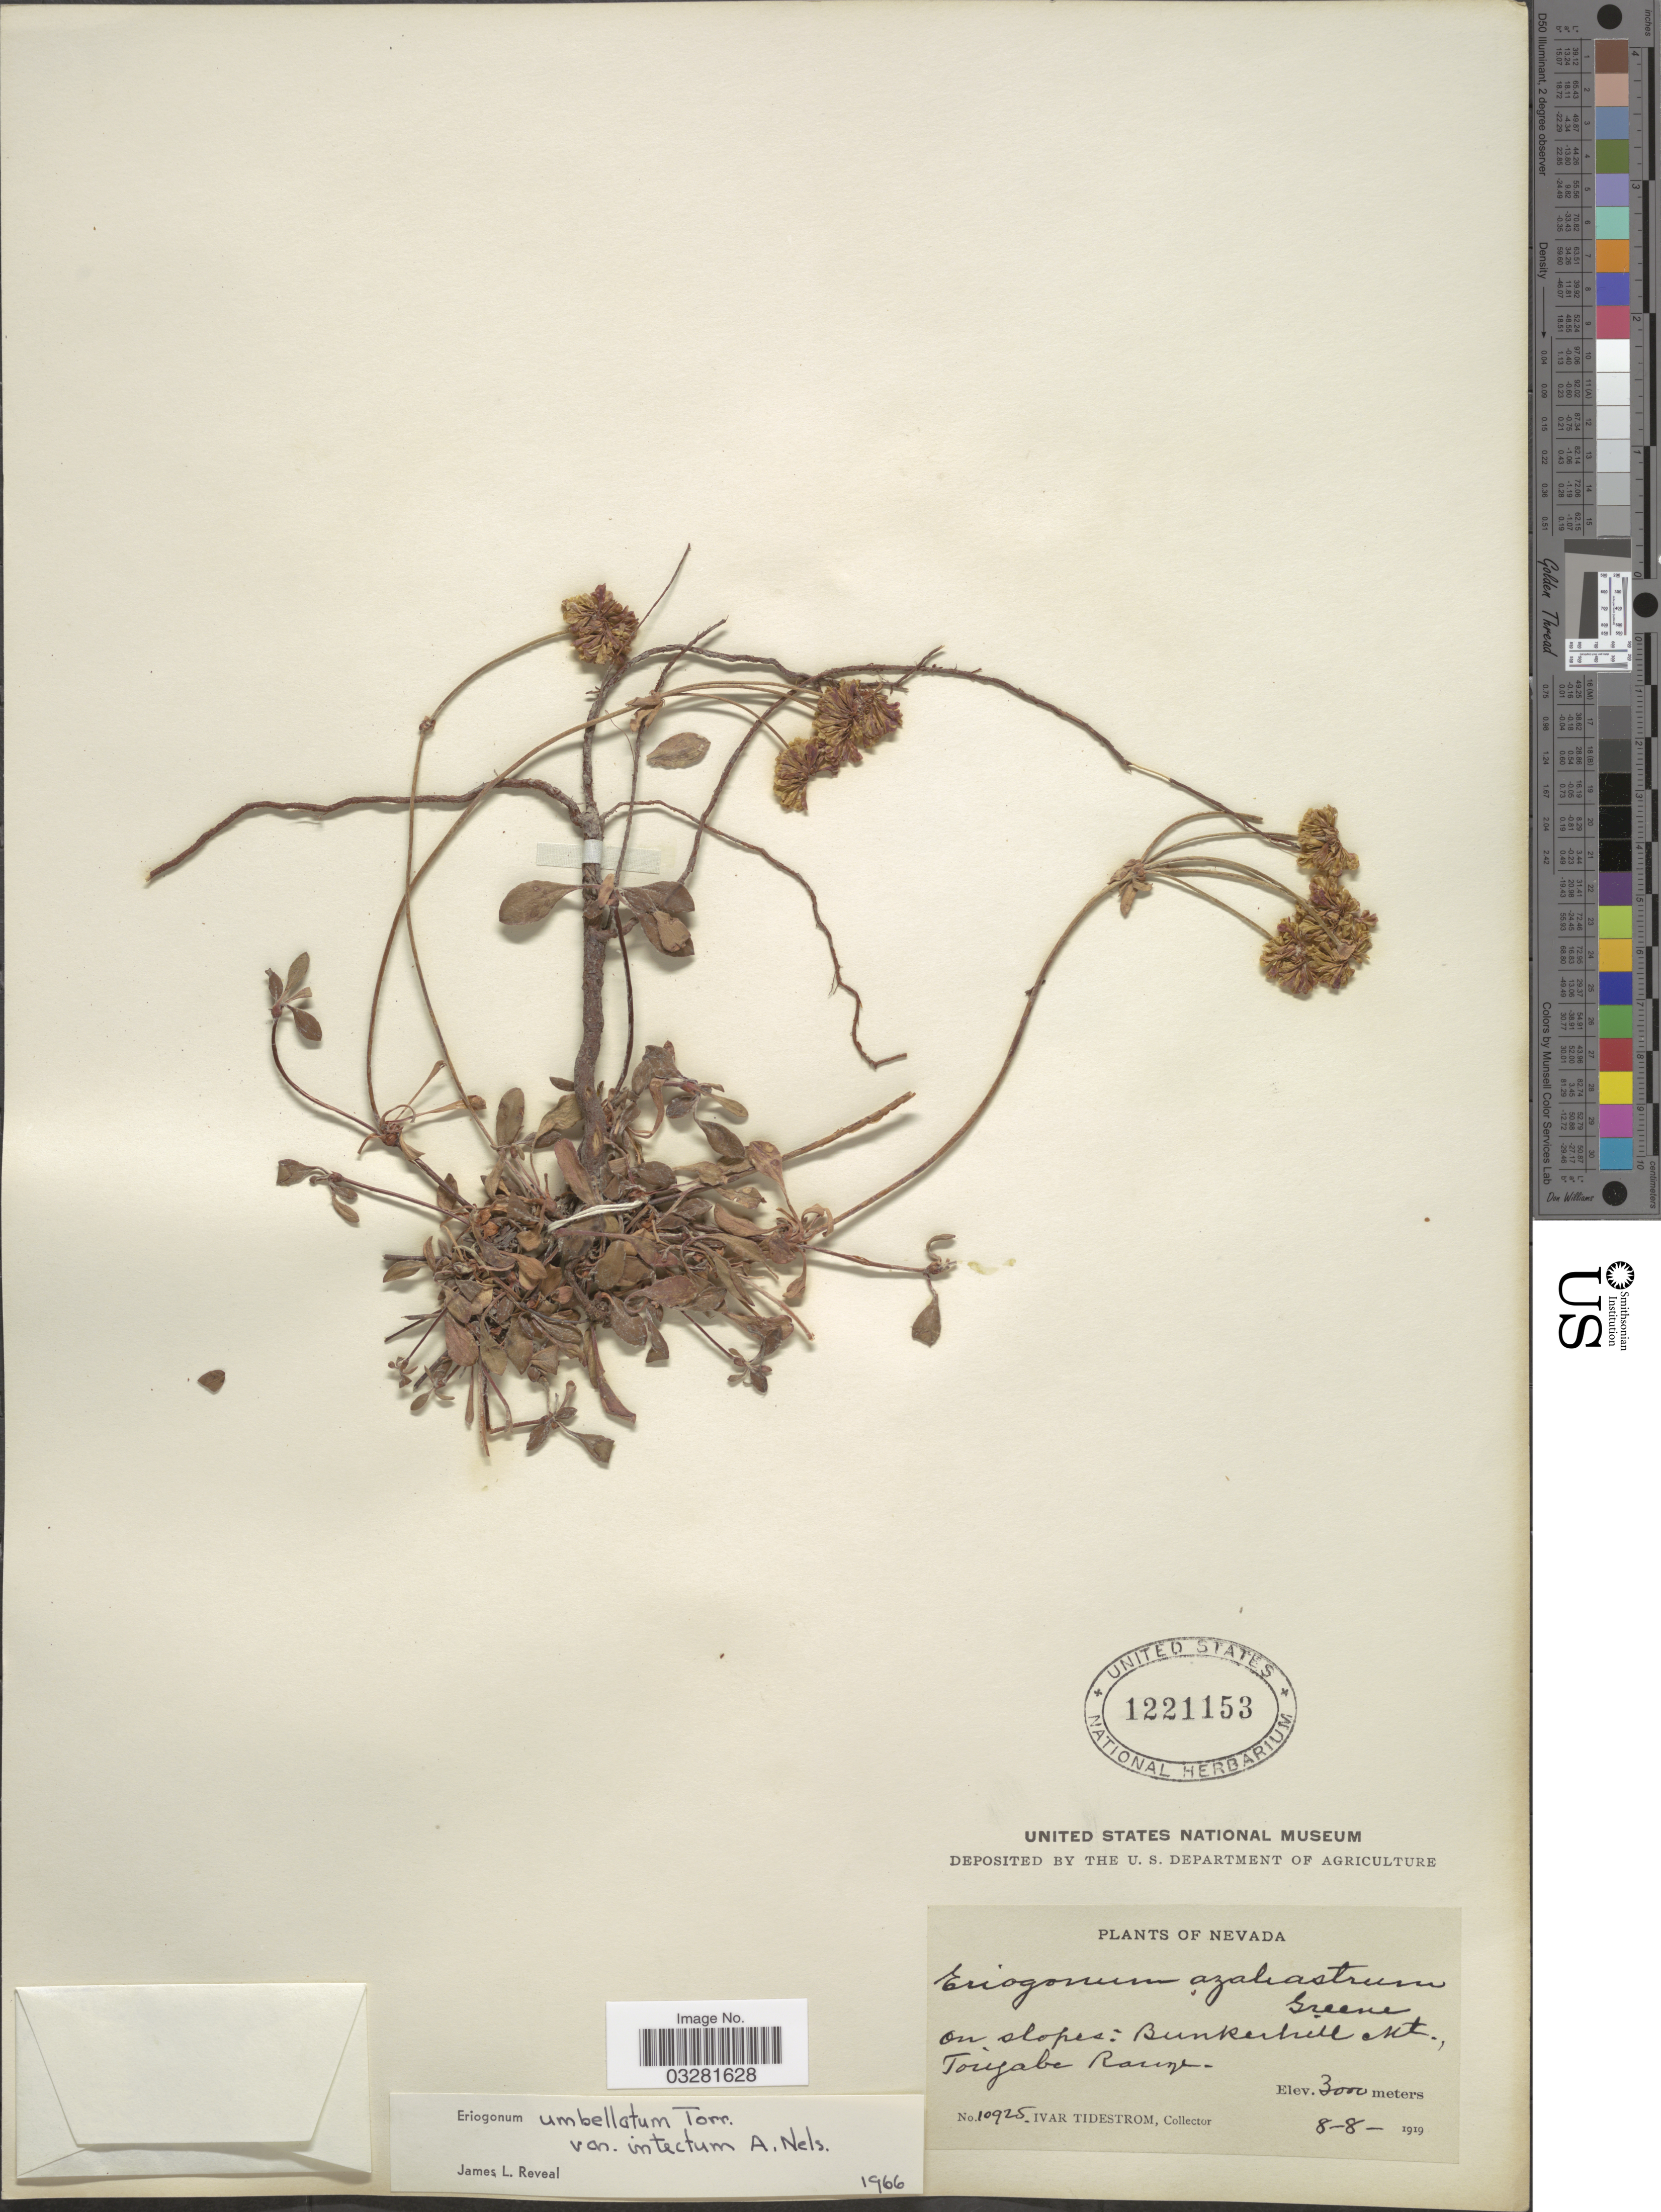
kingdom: Plantae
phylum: Tracheophyta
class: Magnoliopsida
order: Caryophyllales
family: Polygonaceae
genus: Eriogonum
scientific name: Eriogonum umbellatum var. intectum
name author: A. Nelson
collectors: I. F. Tidestrom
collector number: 10925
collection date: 1919-08-08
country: United States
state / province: Nevada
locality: Bunkerhill Mt., Toiyabe Range.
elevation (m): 3000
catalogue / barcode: US 1221153